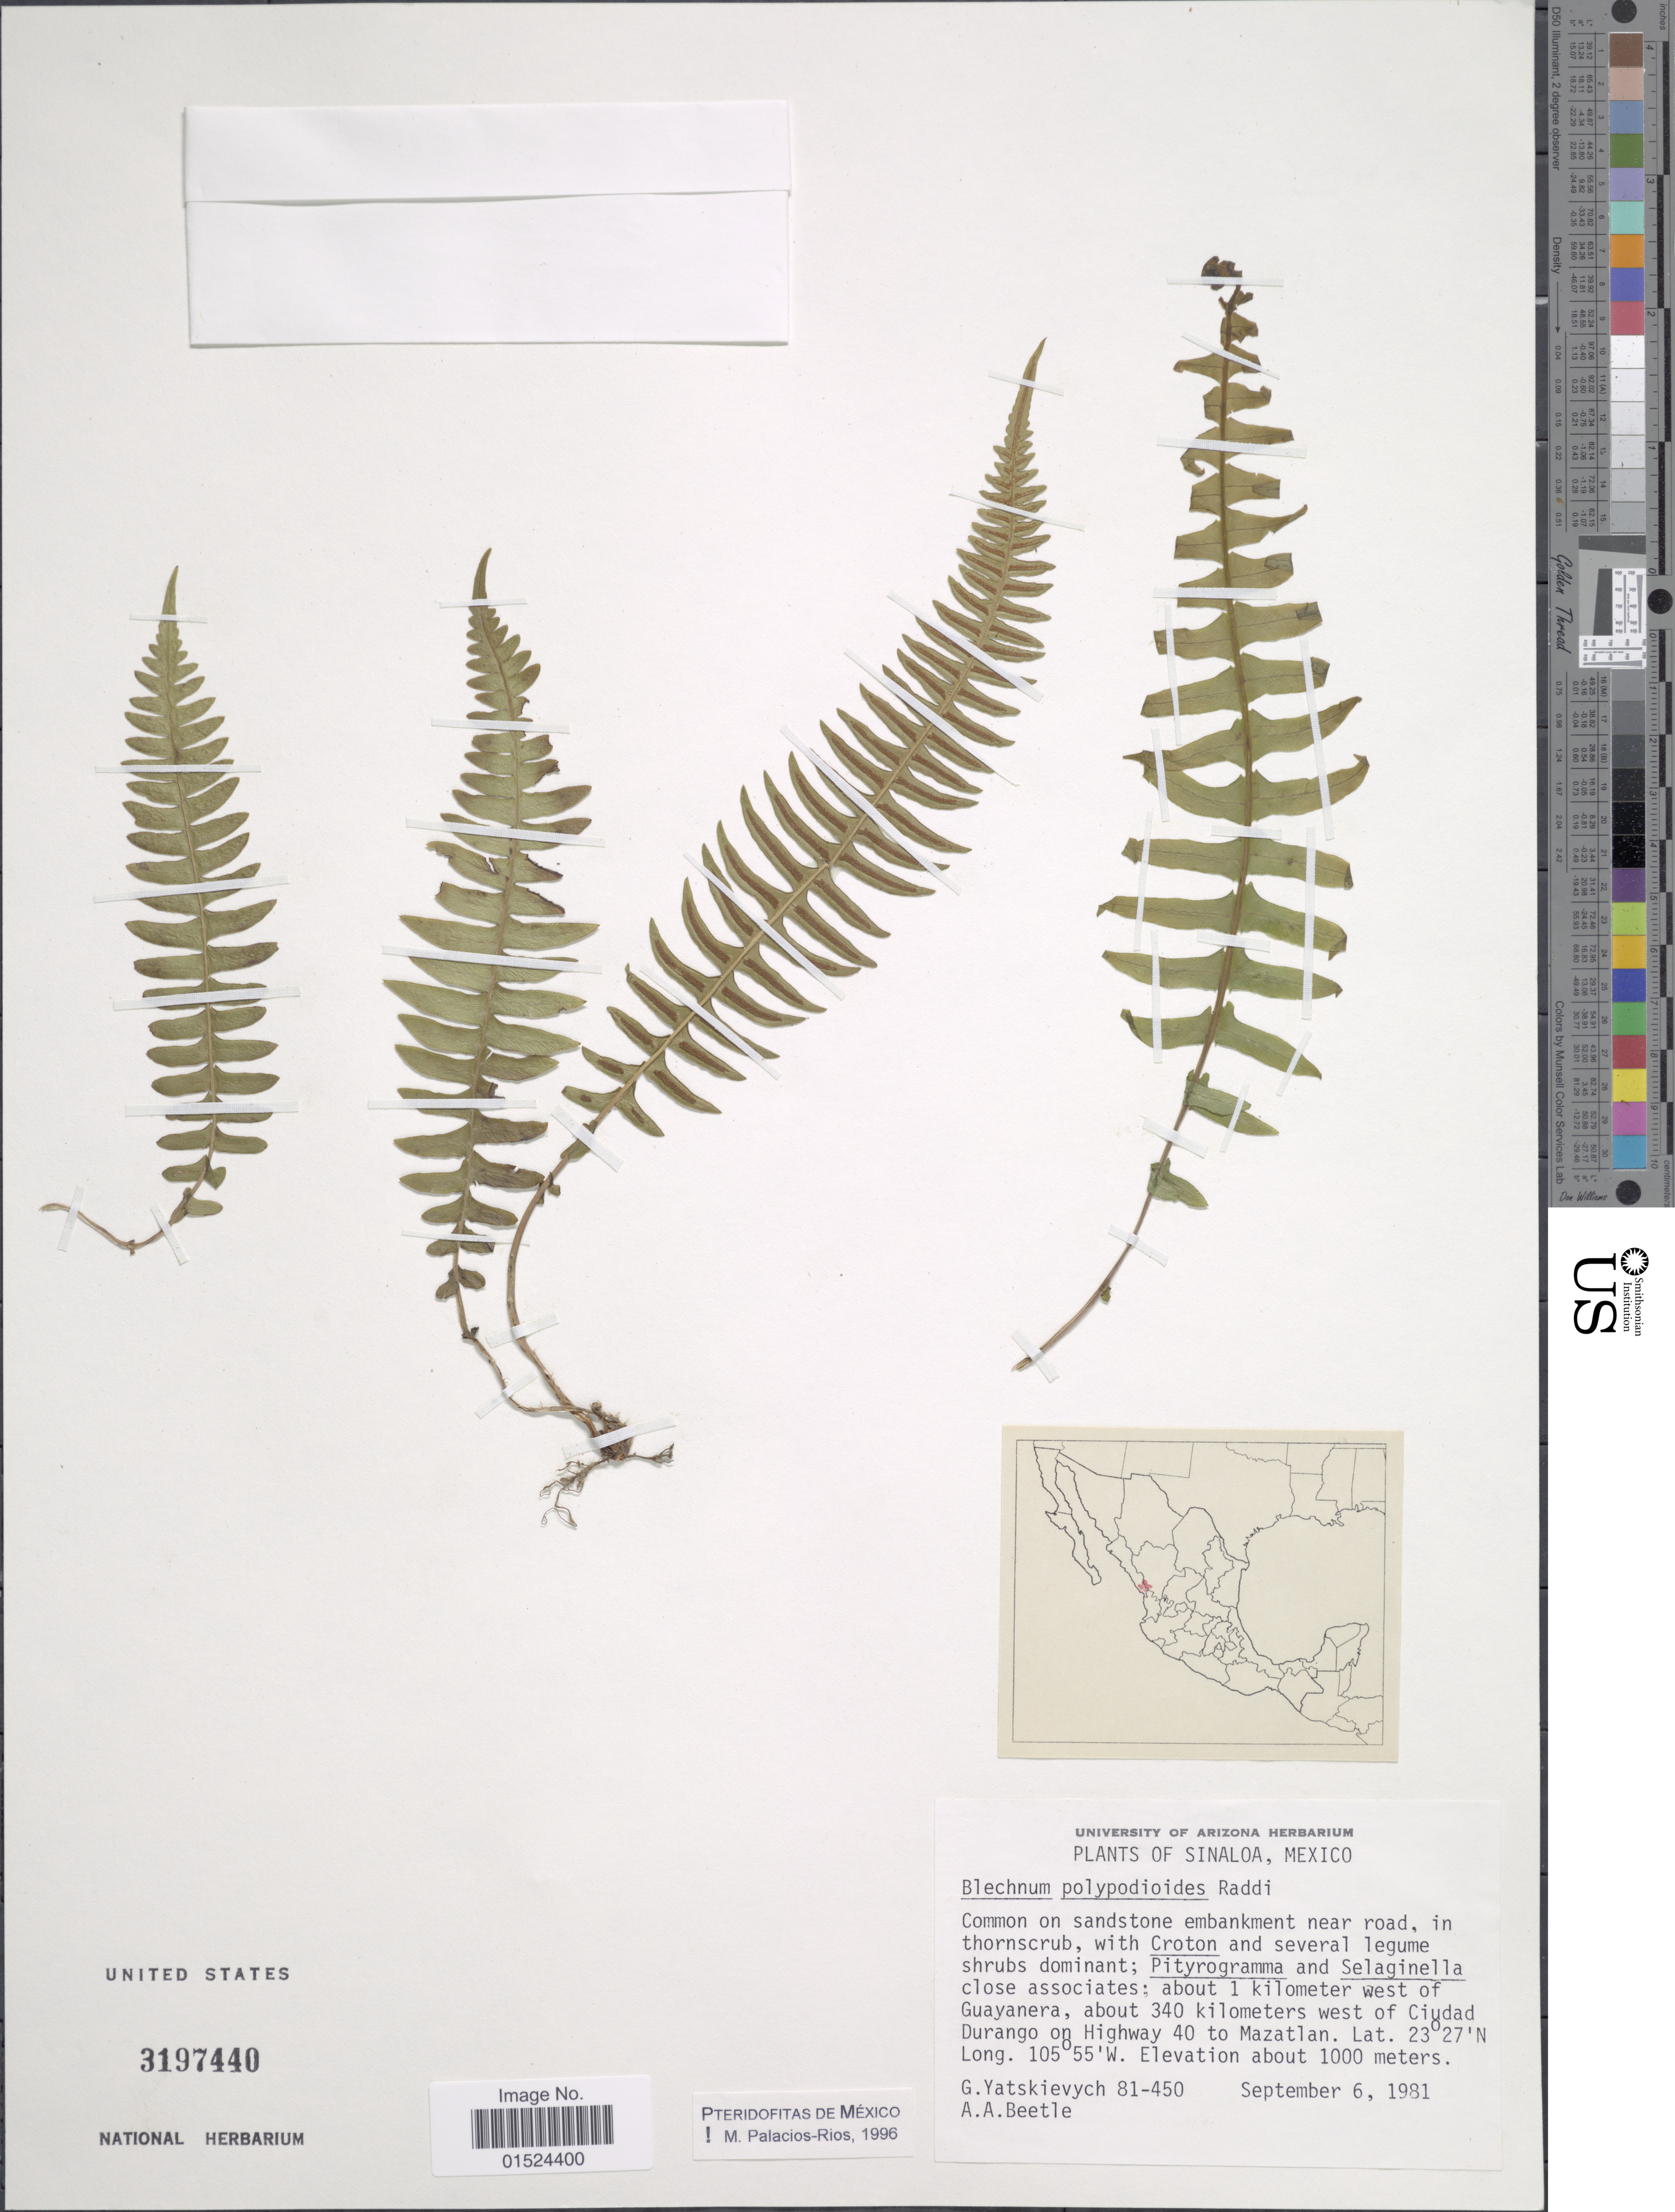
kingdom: Plantae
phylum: Tracheophyta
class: Polypodiopsida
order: Polypodiales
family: Blechnaceae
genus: Blechnum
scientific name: Blechnum polypodioides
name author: Raddi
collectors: G. Yatskievych & A. A. Beetle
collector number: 81-450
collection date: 1981-09-06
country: Mexico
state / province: Sinaloa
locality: About 1 kilometers west of Ciudad Durango on Highway 40 to Mazatlan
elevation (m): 1000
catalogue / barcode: US 3197440